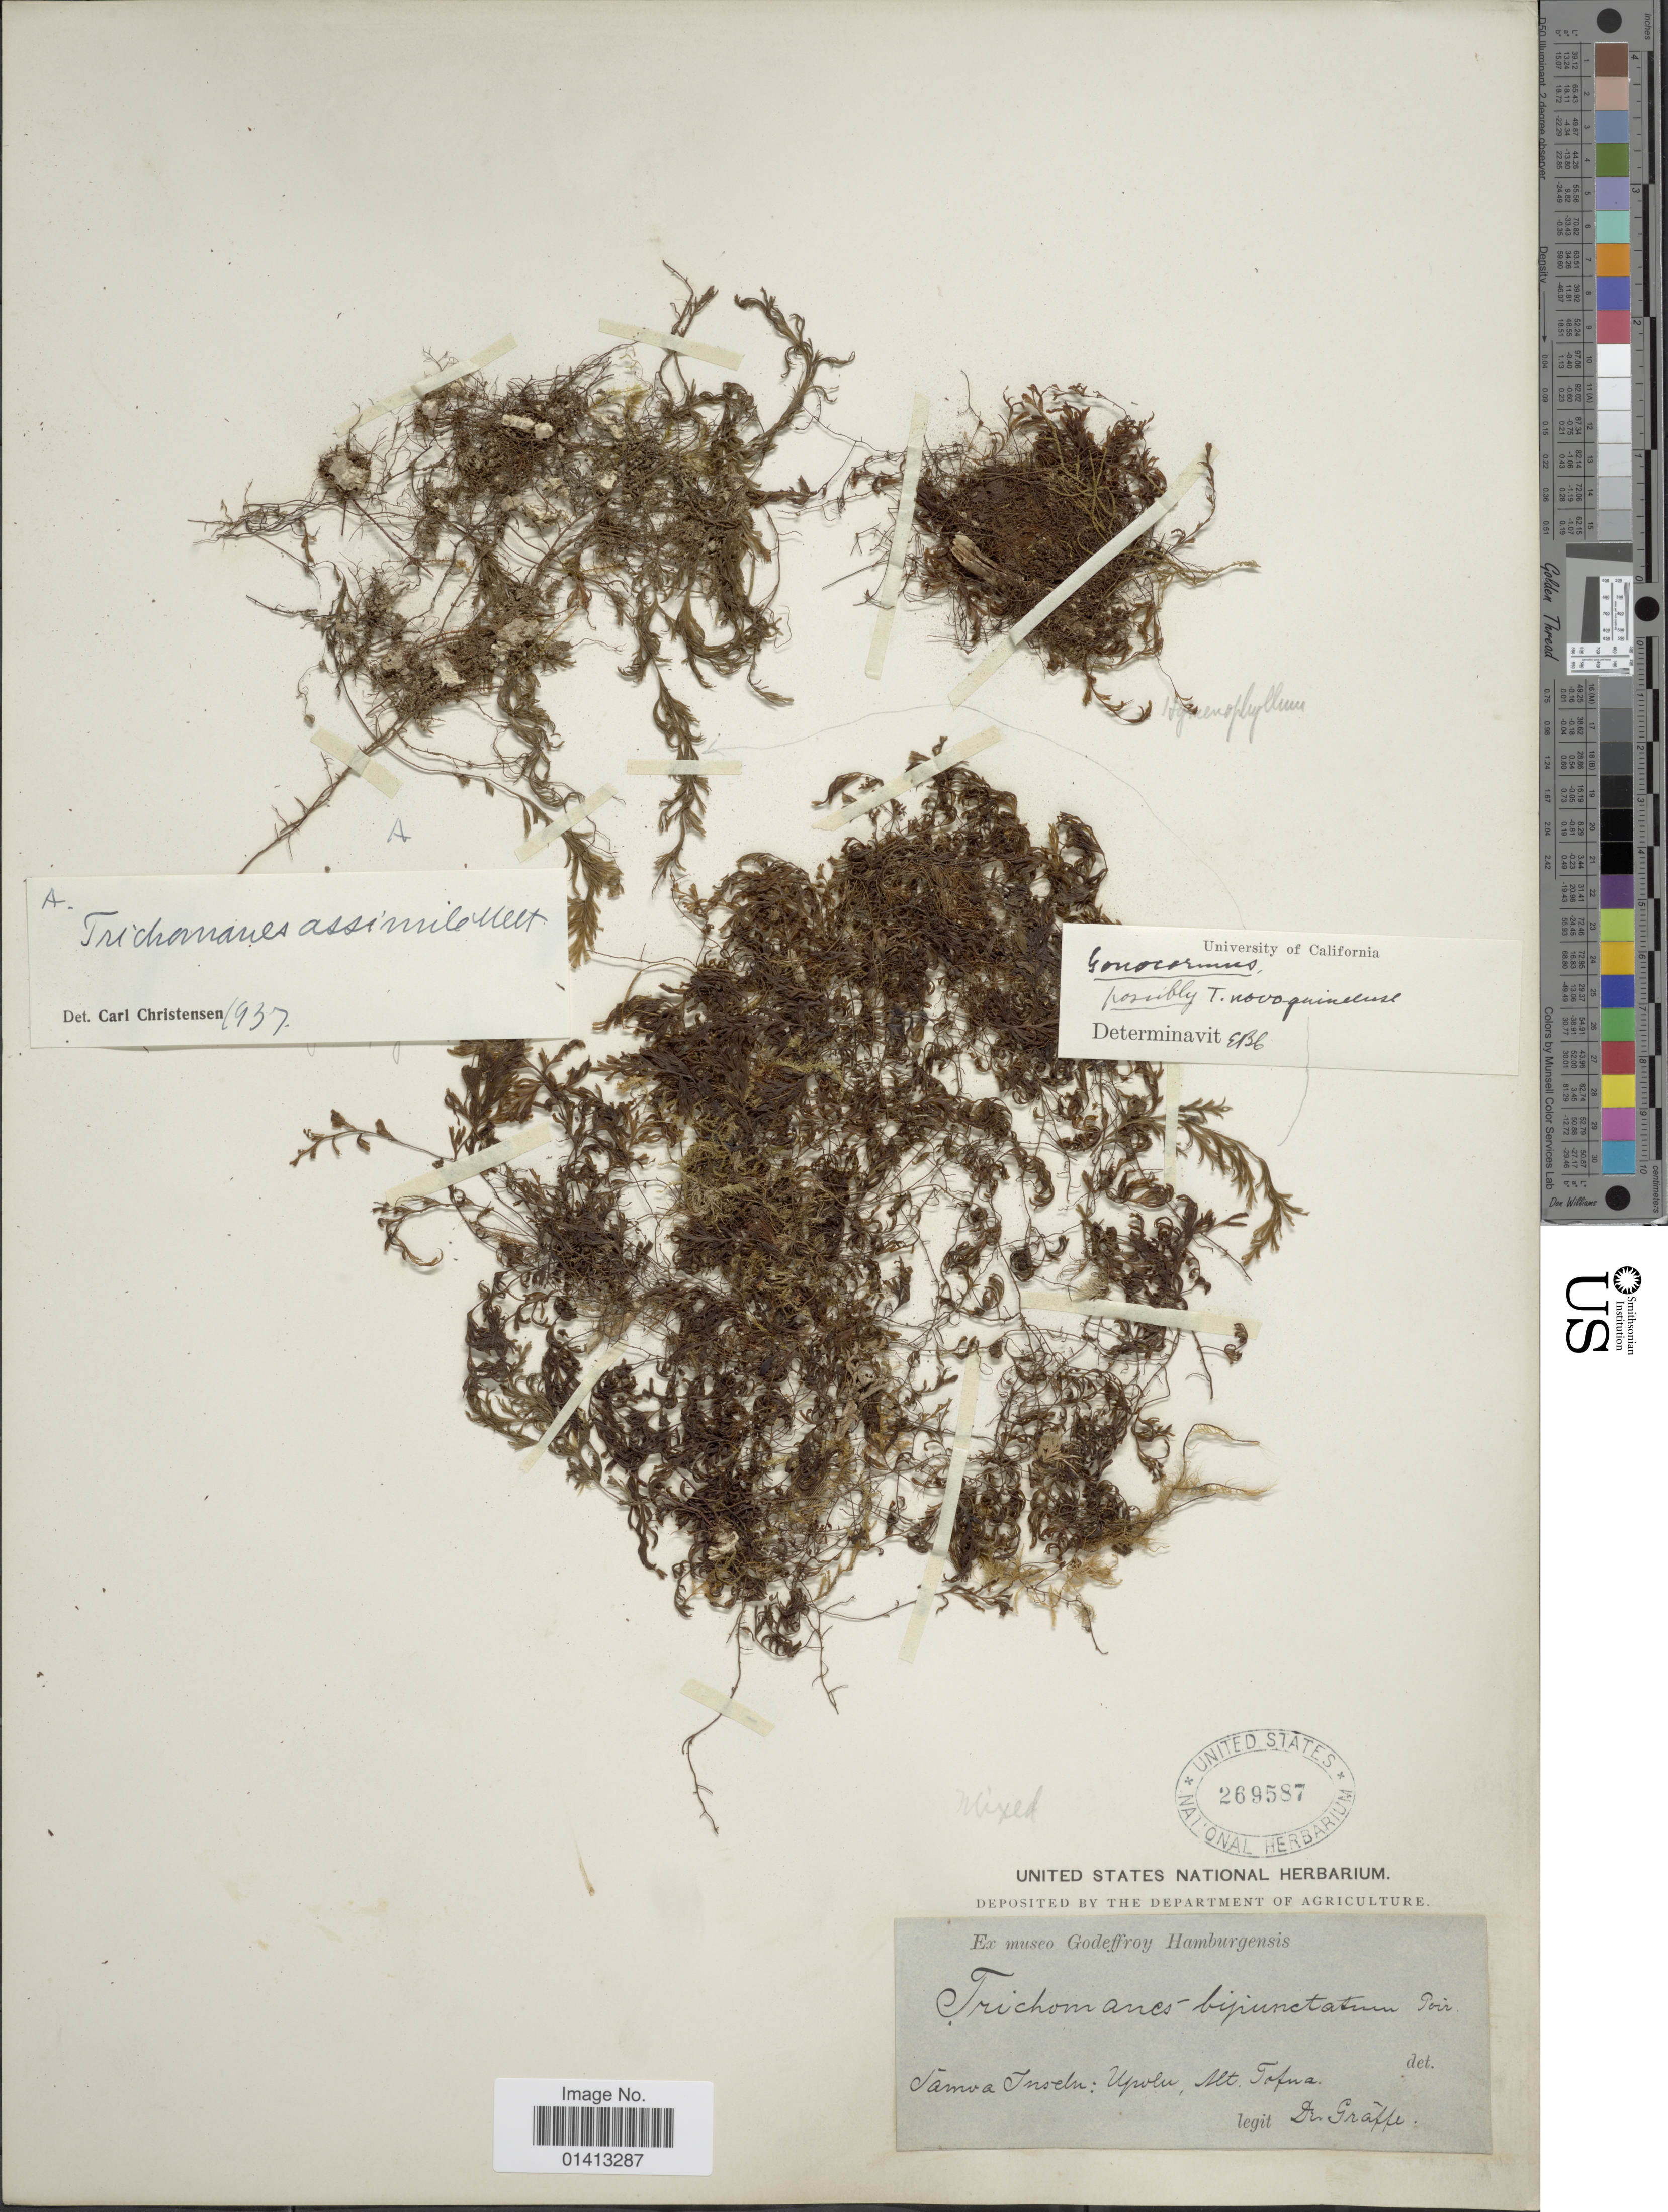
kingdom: Plantae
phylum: Tracheophyta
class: Polypodiopsida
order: Hymenophyllales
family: Hymenophyllaceae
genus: Crepidomanes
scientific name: Crepidomanes assimilis (Mett.) comb. ined., 2015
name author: (Mett.)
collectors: Graffe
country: Samoa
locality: Samoa Inseln: Upolu, Mt Tofna [interpreted]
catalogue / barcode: US 269587